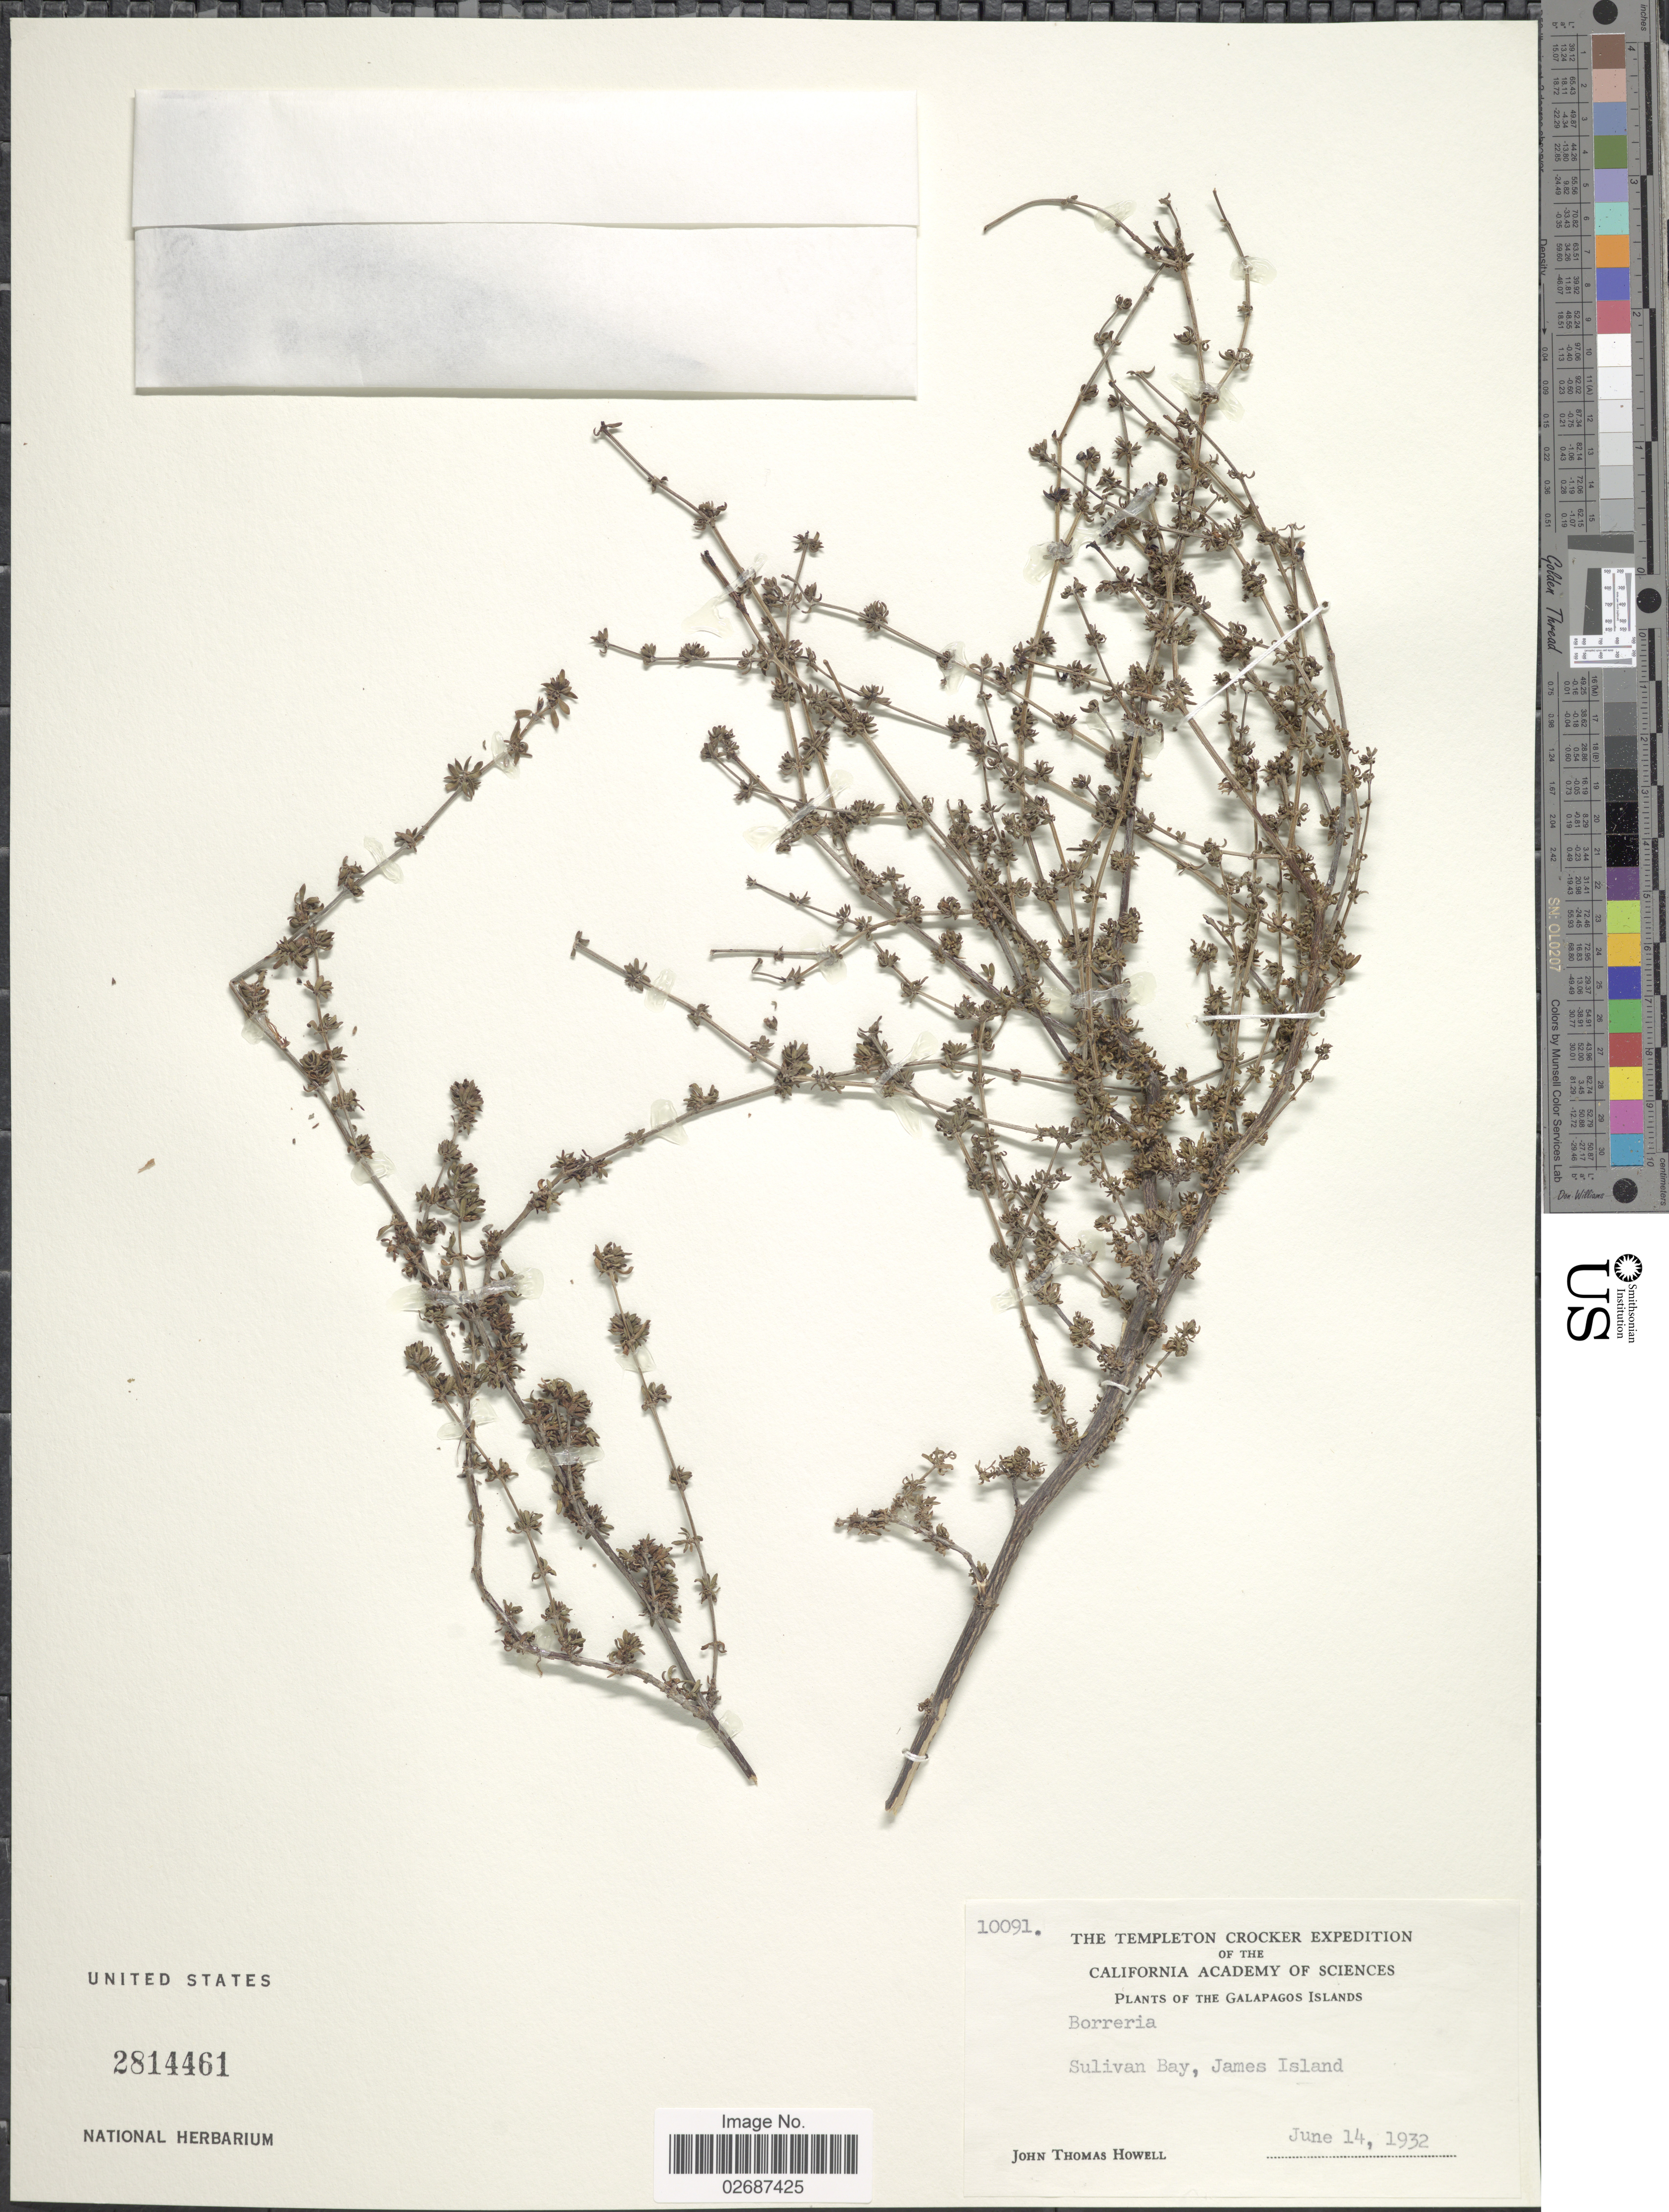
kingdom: Plantae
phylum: Tracheophyta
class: Magnoliopsida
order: Gentianales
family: Rubiaceae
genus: Borreria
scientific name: Borreria sp.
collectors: J. T. Howell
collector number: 10091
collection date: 1932-06-14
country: Ecuador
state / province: Colón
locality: Galapagos Islands, Sulivan Bay, James Island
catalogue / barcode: US 2814461